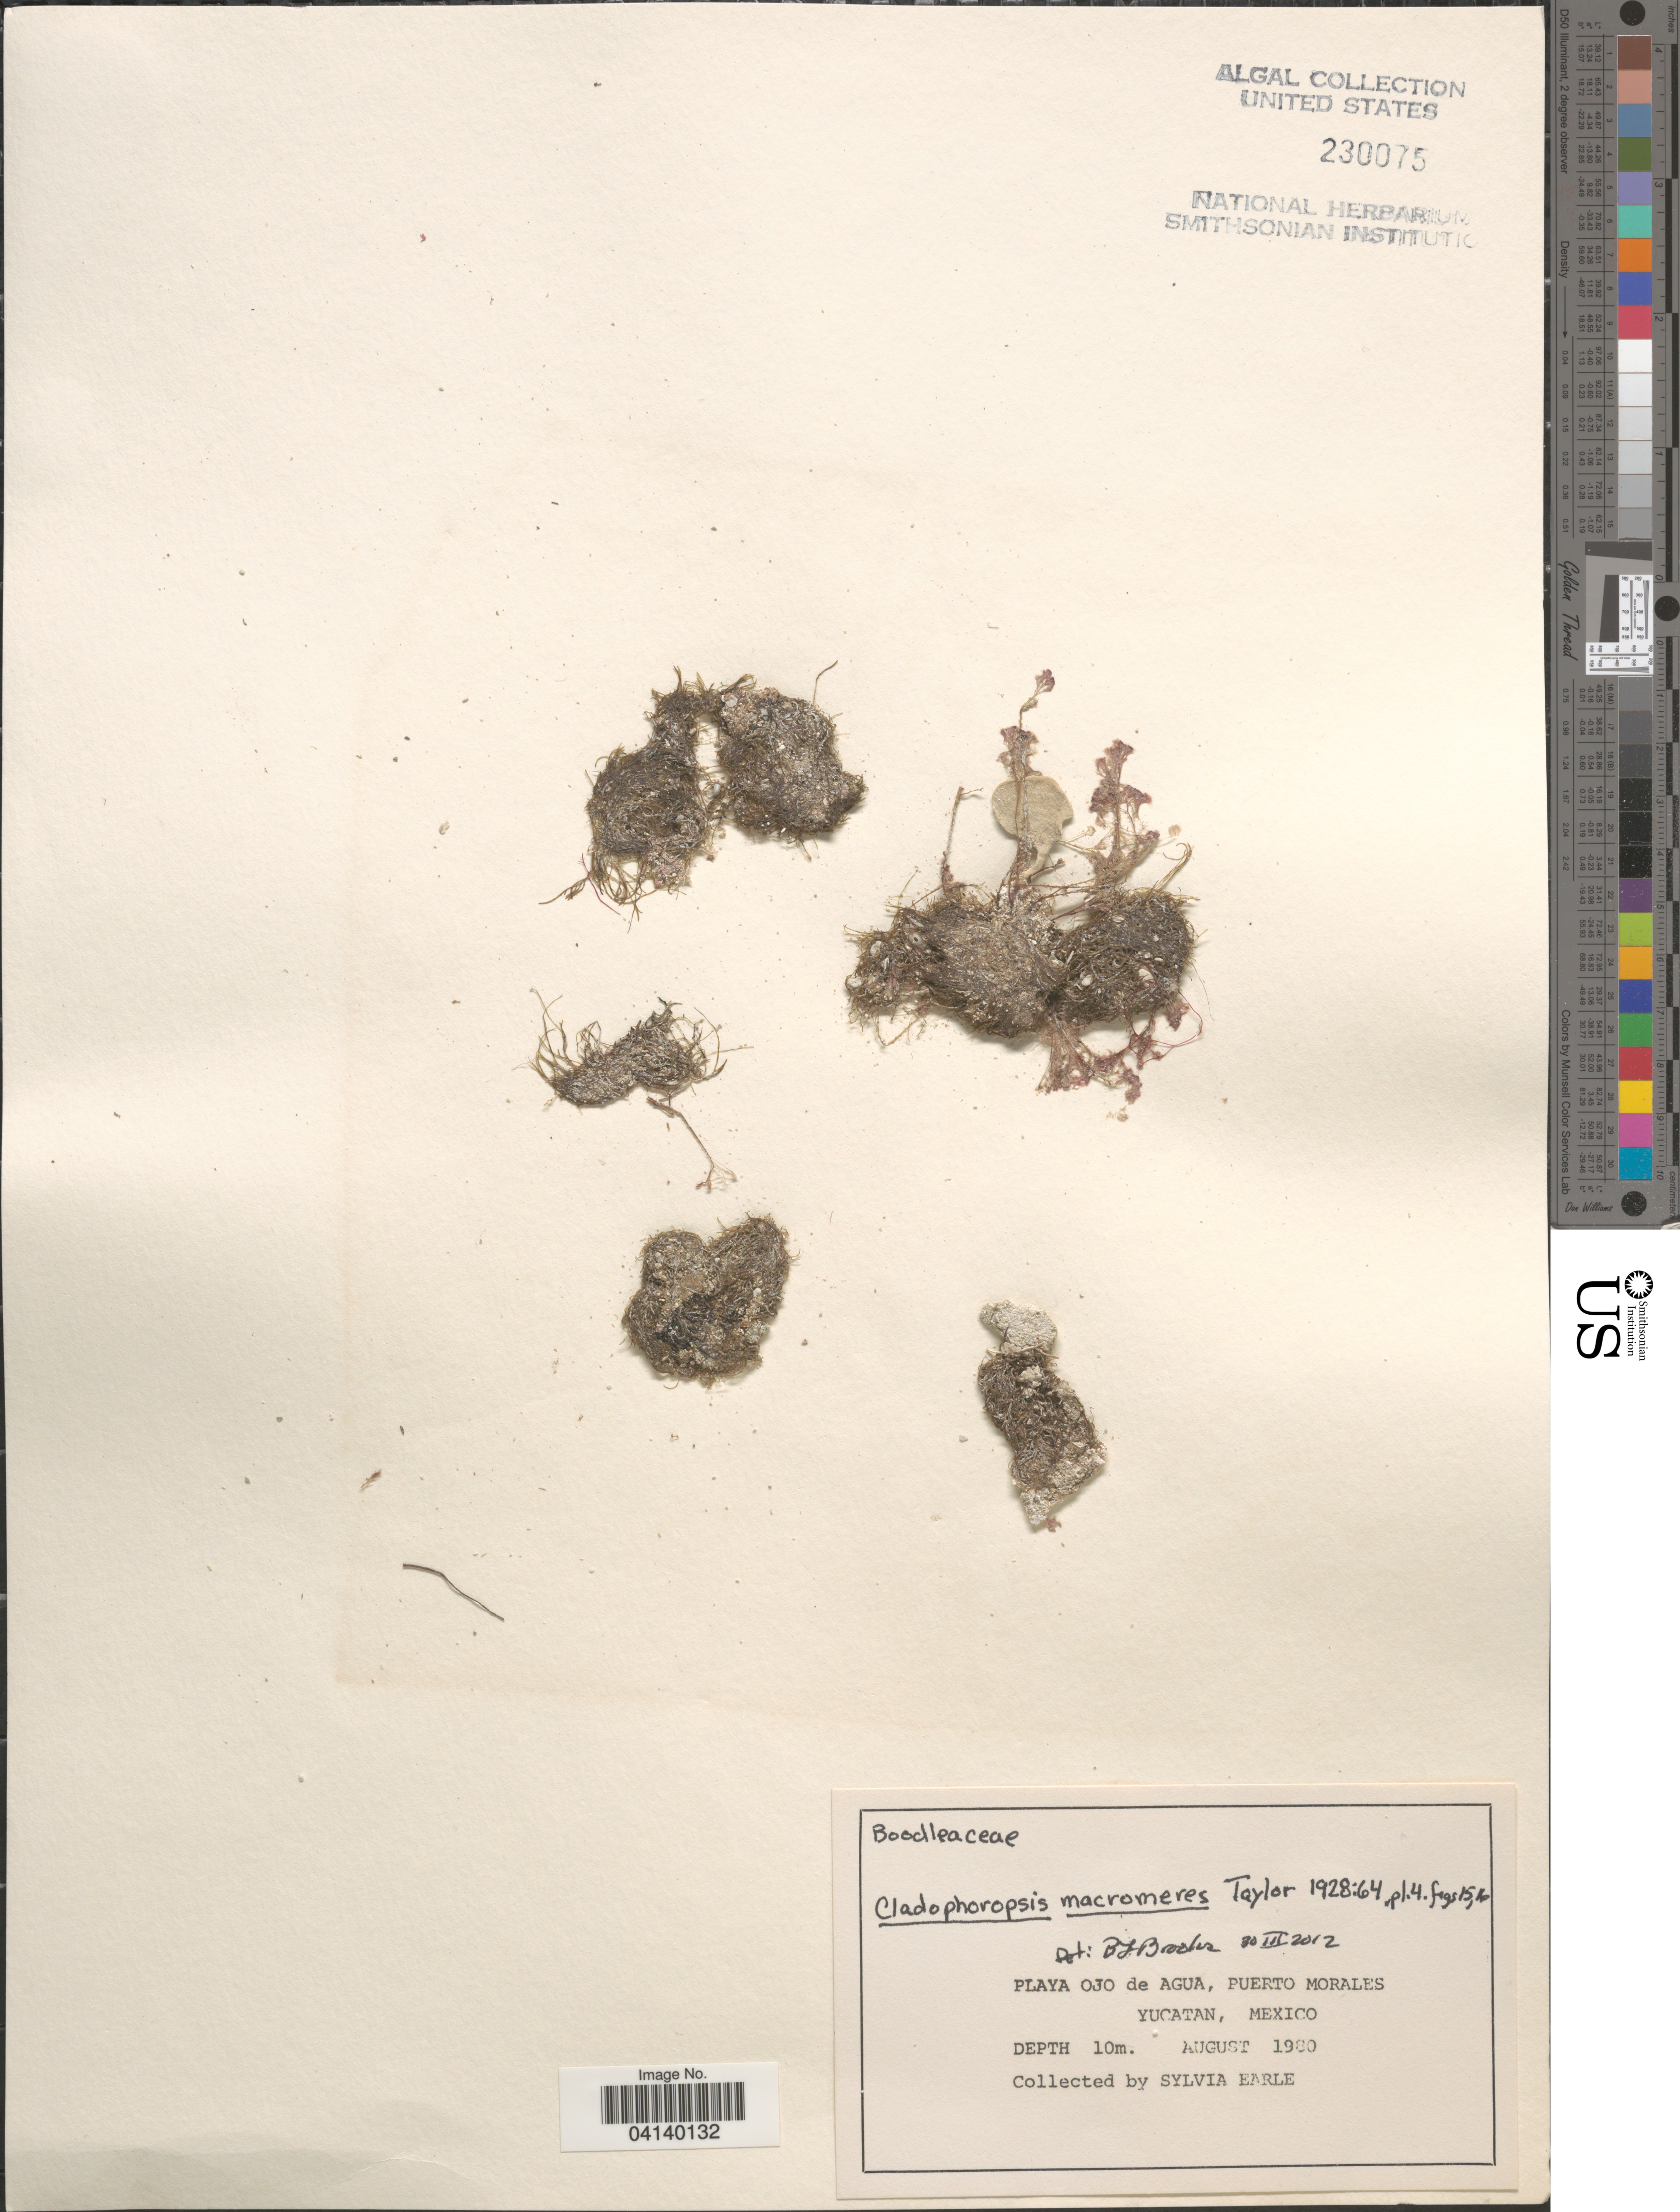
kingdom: Plantae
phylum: Chlorophyta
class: Ulvophyceae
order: Siphonocladales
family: Boodleaceae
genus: Cladophoropsis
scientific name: Cladophoropsis macromeres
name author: W.R. Taylor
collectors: S. A. Earle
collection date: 1980-08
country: Mexico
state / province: Yucatán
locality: Playa Ojo de Agua, Puerto Morales.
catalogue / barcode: US 230075